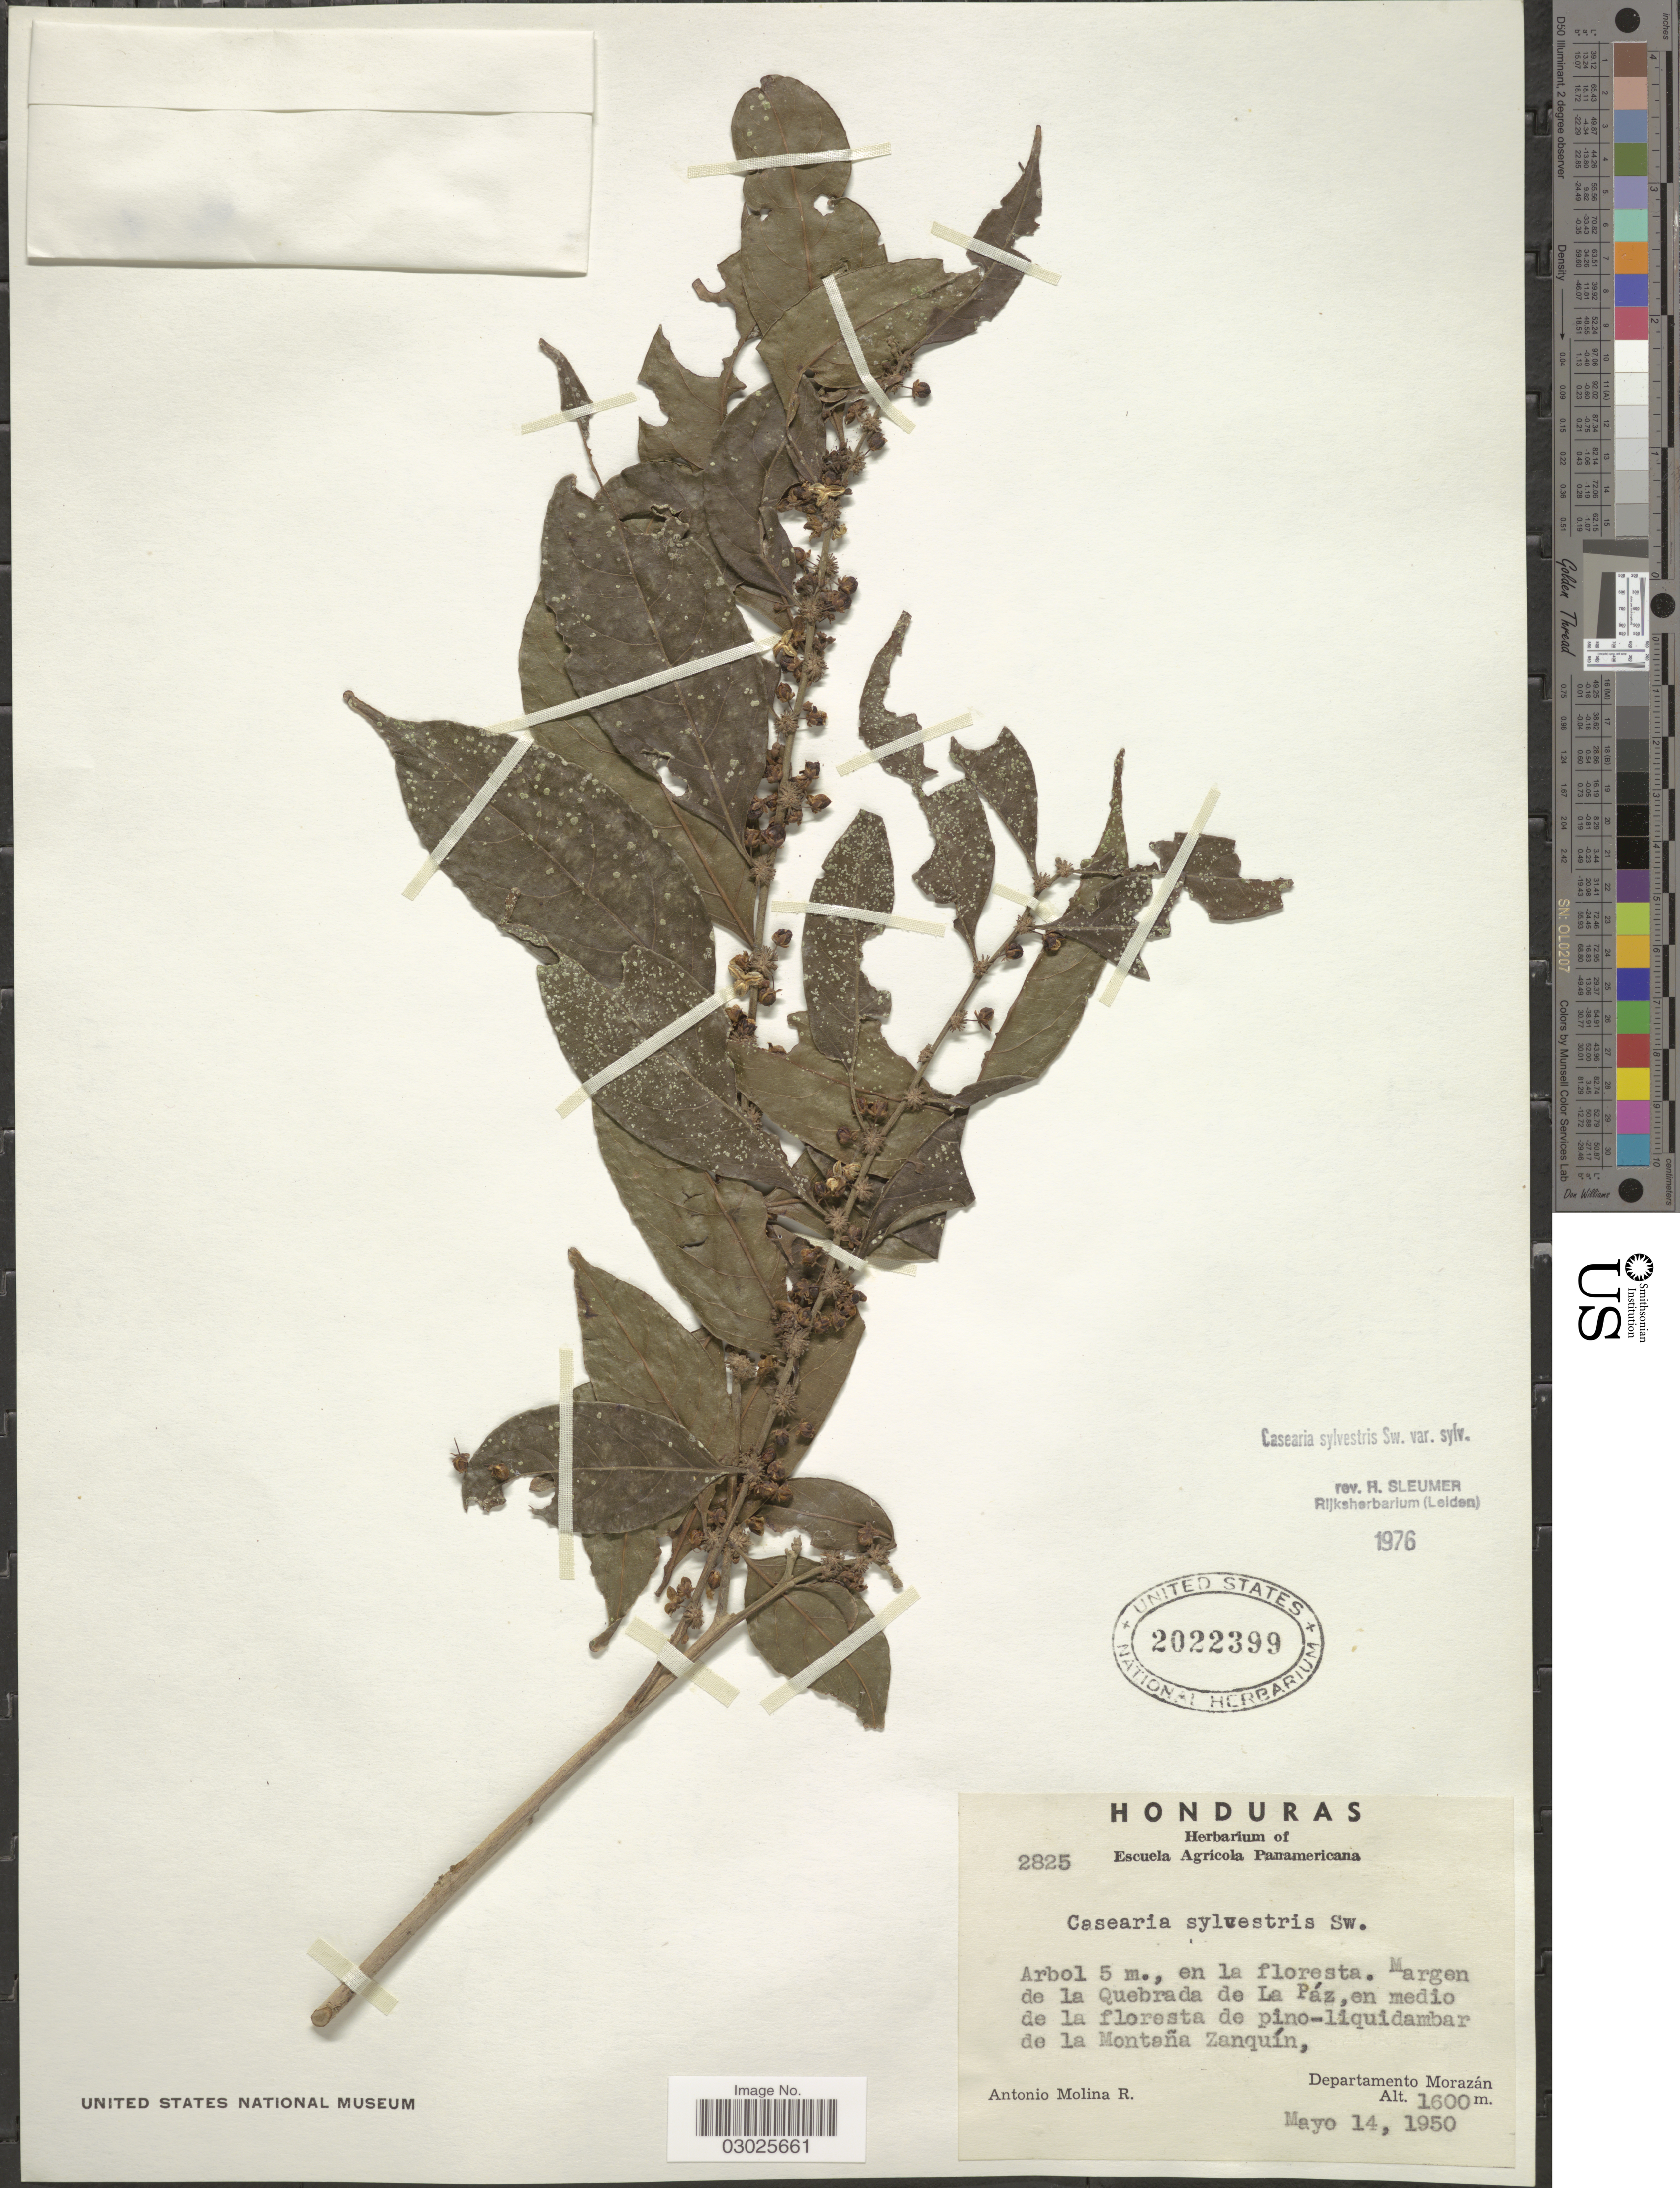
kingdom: Plantae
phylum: Tracheophyta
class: Magnoliopsida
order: Malpighiales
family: Salicaceae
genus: Casearia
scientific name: Casearia sylvestris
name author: Sw.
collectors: A. Molina R.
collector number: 2825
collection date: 1950-05-14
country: Honduras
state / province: Fco. Morazán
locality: Margen de la Quebrada de La Páz, en medio de la floresta de pino-liquidambar de la Montaña Zanquín, Departamento Morazán.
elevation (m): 1600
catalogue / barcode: US 2022399